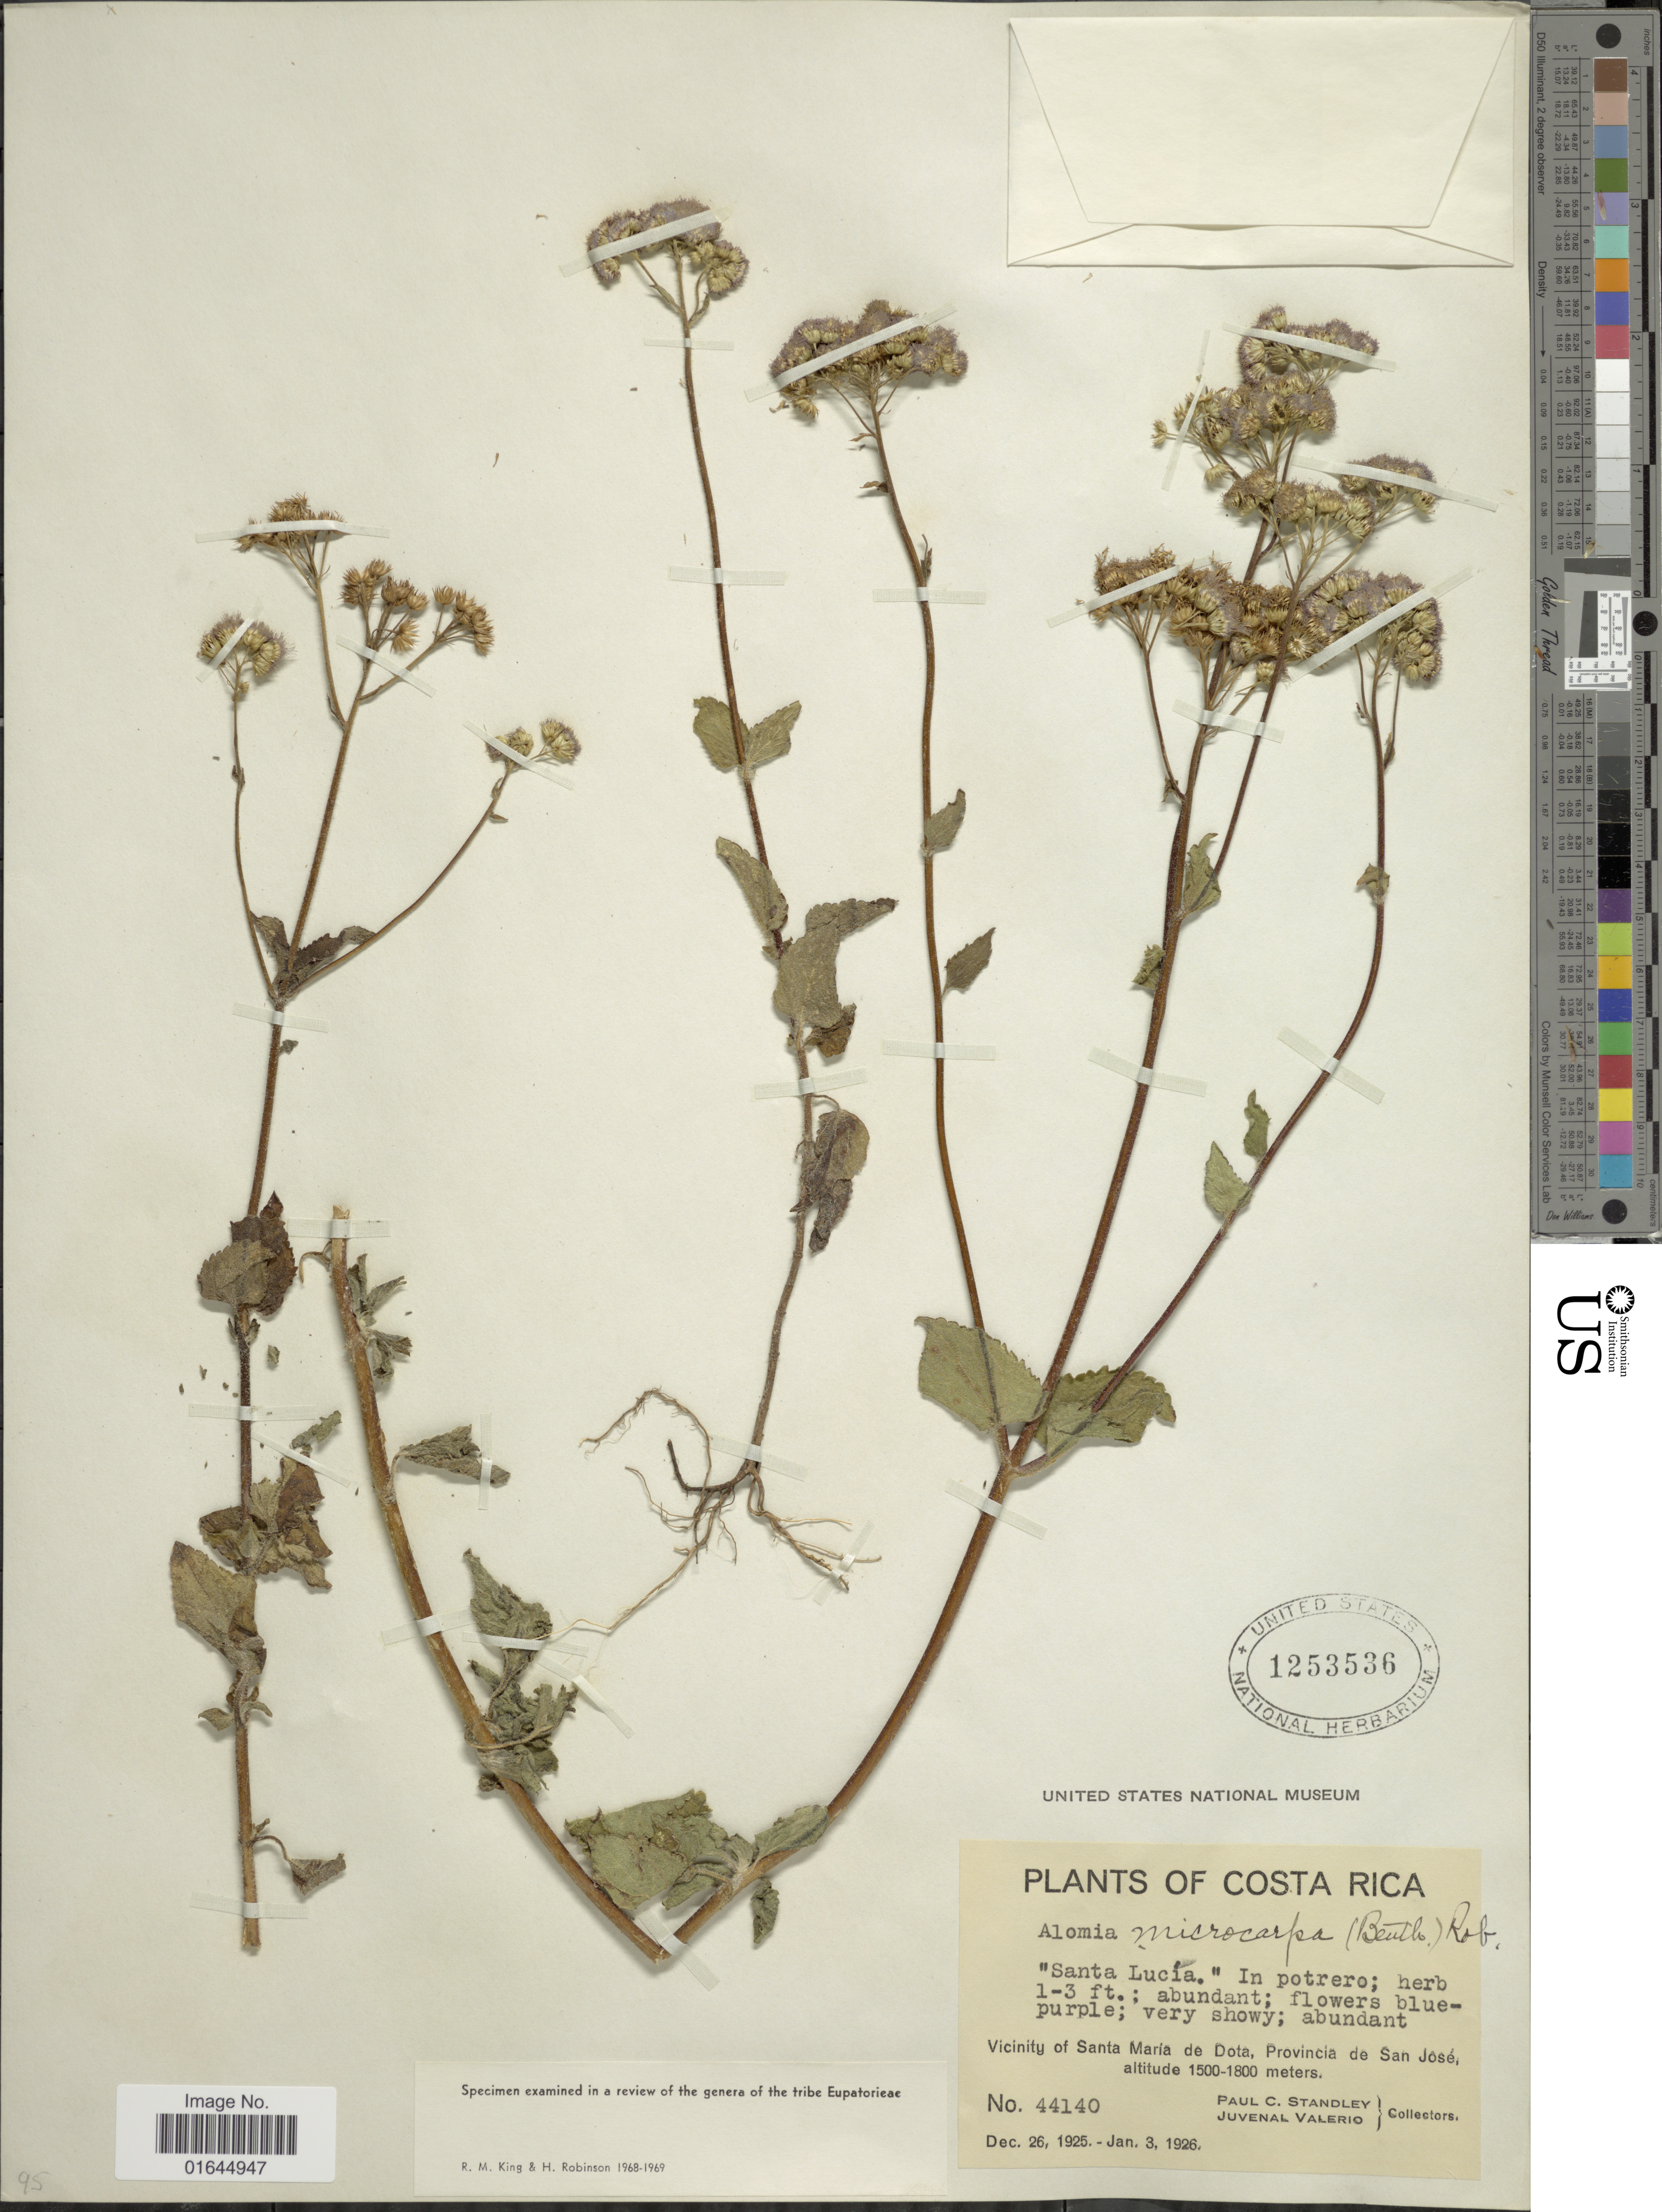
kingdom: Plantae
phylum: Tracheophyta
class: Magnoliopsida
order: Asterales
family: Asteraceae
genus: Ageratum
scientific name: Ageratum microcarpum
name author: (Benth. ex Oerst.) Hemsl.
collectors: P. C. Standley & J. Valerio R.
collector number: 44140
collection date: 1925-12-26/1926-01-03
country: Costa Rica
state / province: San José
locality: Vicinity of Santa Maria de Dota.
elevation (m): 1500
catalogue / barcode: US 1253536